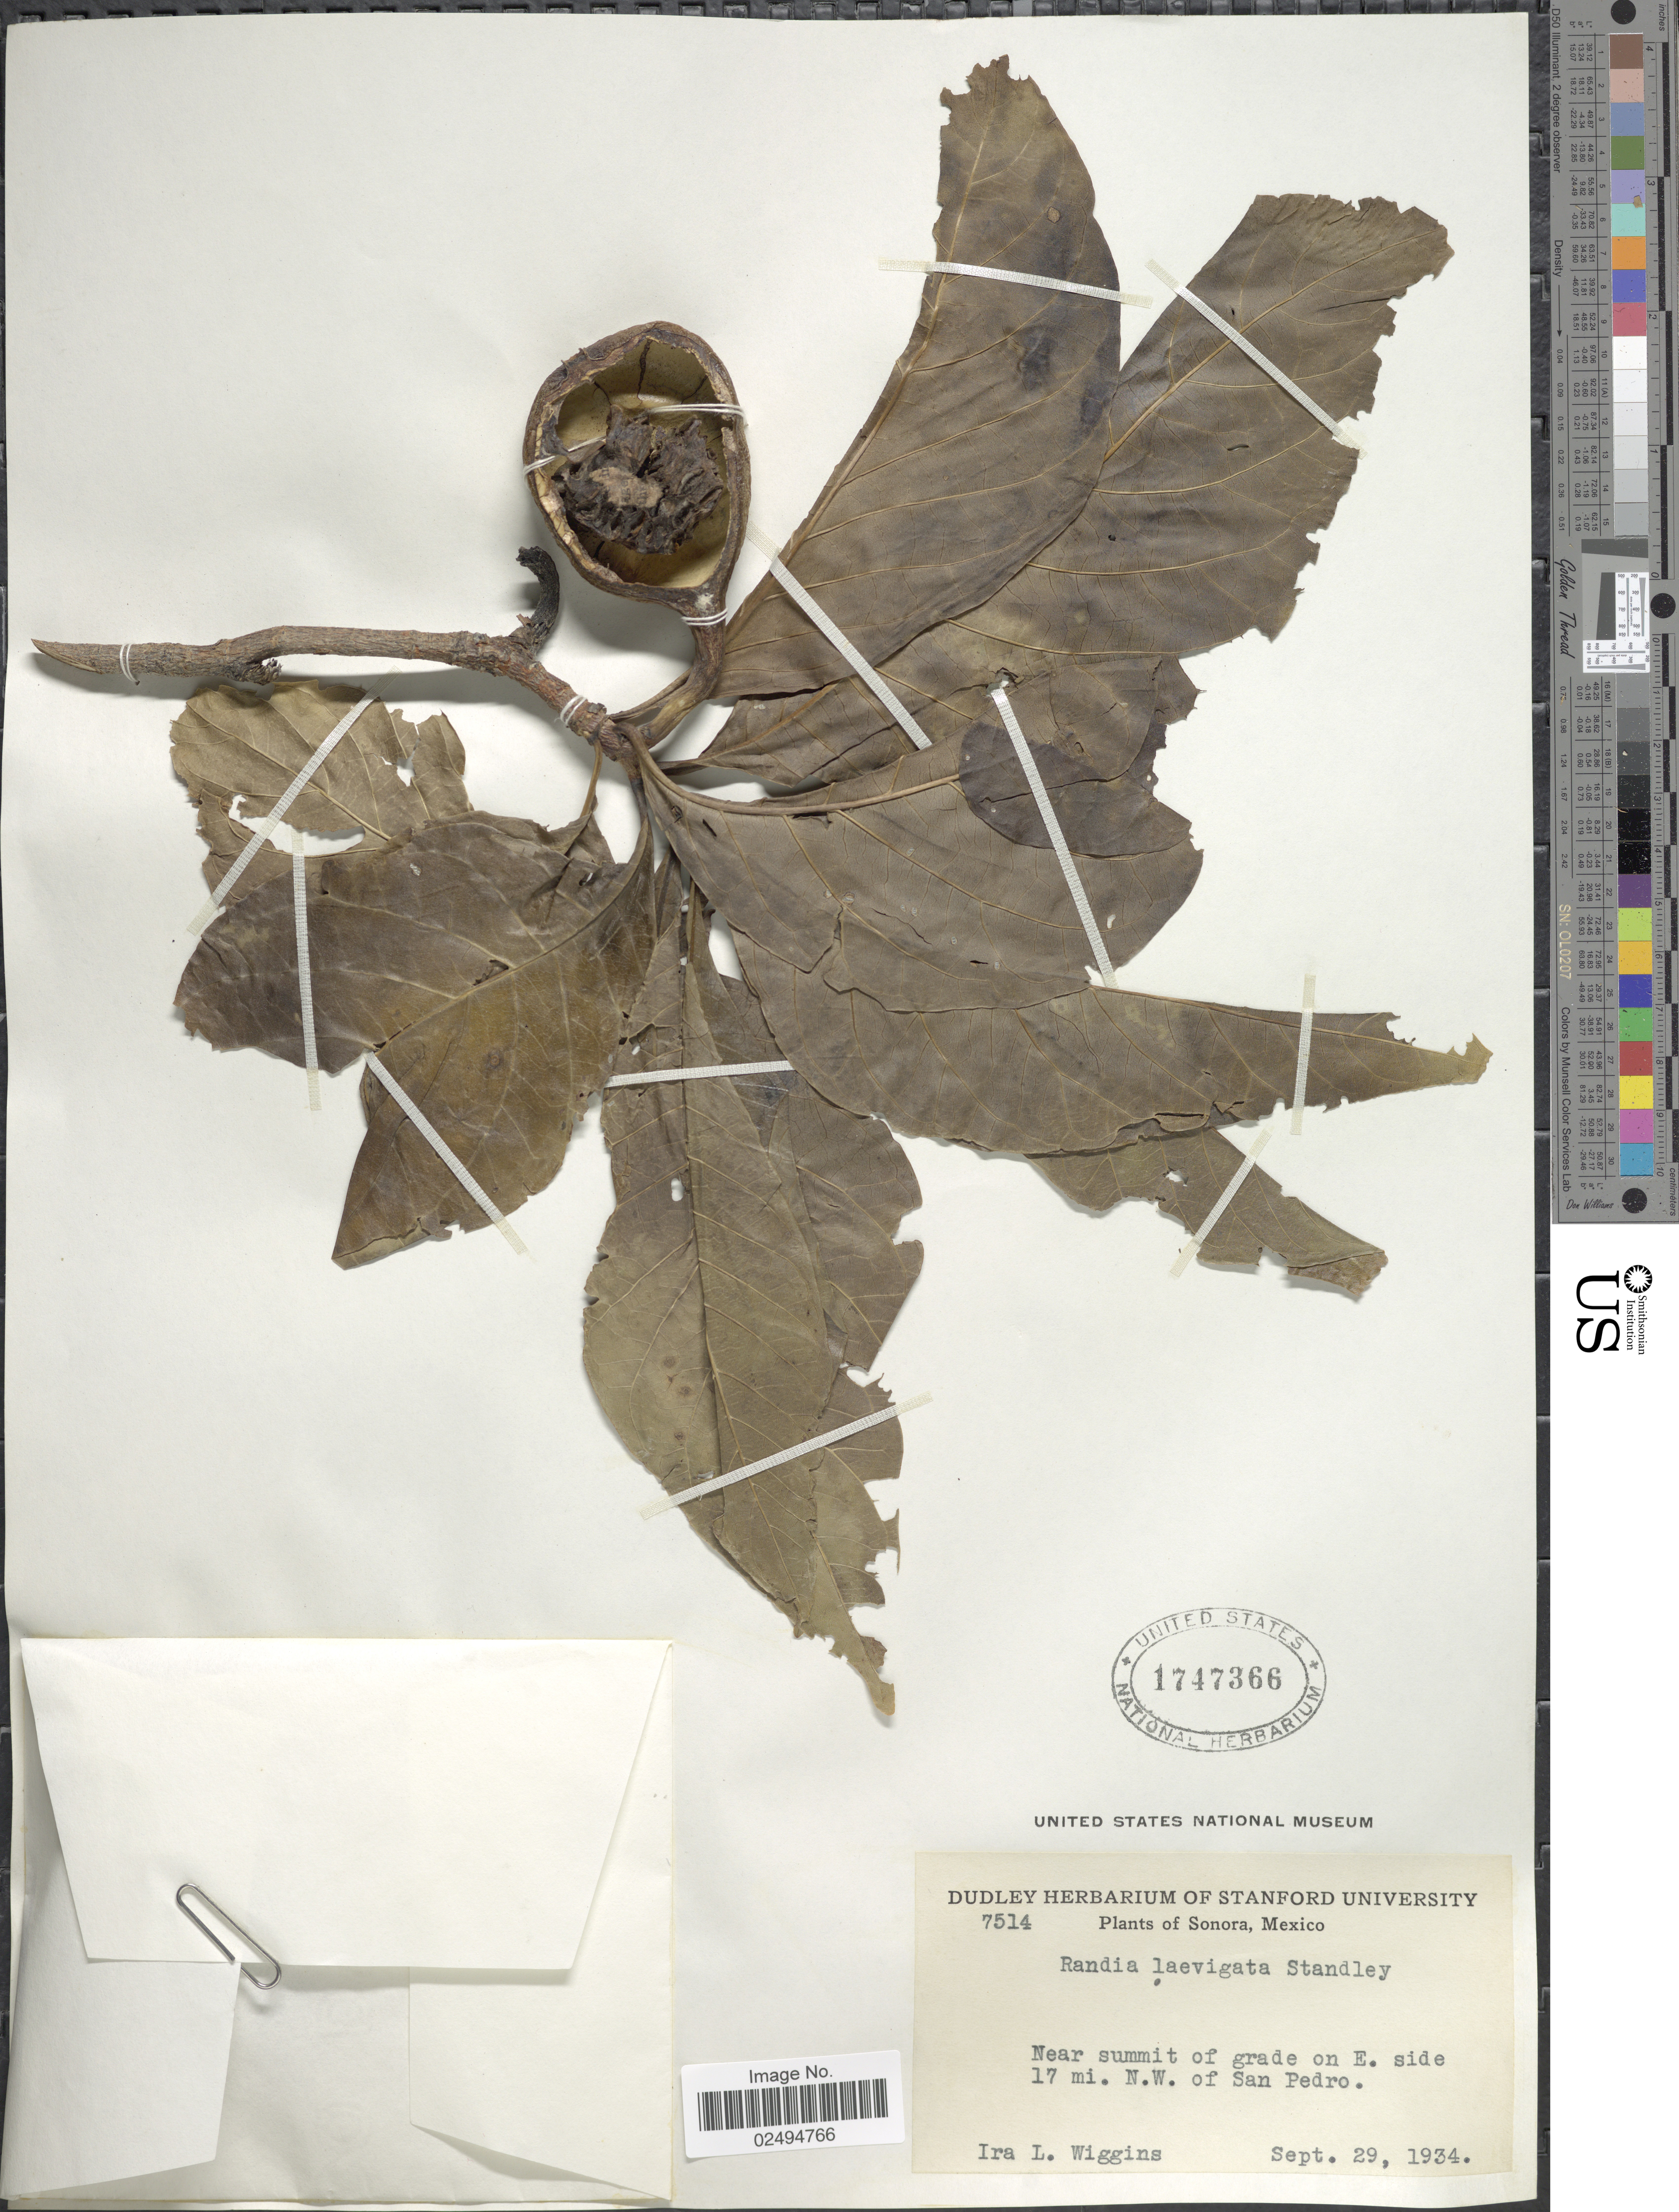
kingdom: Plantae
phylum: Tracheophyta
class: Magnoliopsida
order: Gentianales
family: Rubiaceae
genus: Randia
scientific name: Randia laevigata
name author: Standl.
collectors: I. L. Wiggins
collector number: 7514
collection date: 1934-09-29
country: Mexico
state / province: Sonora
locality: Near summit of grade on E. side 17 mi. N.W. of San Pedro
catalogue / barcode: US 1747366